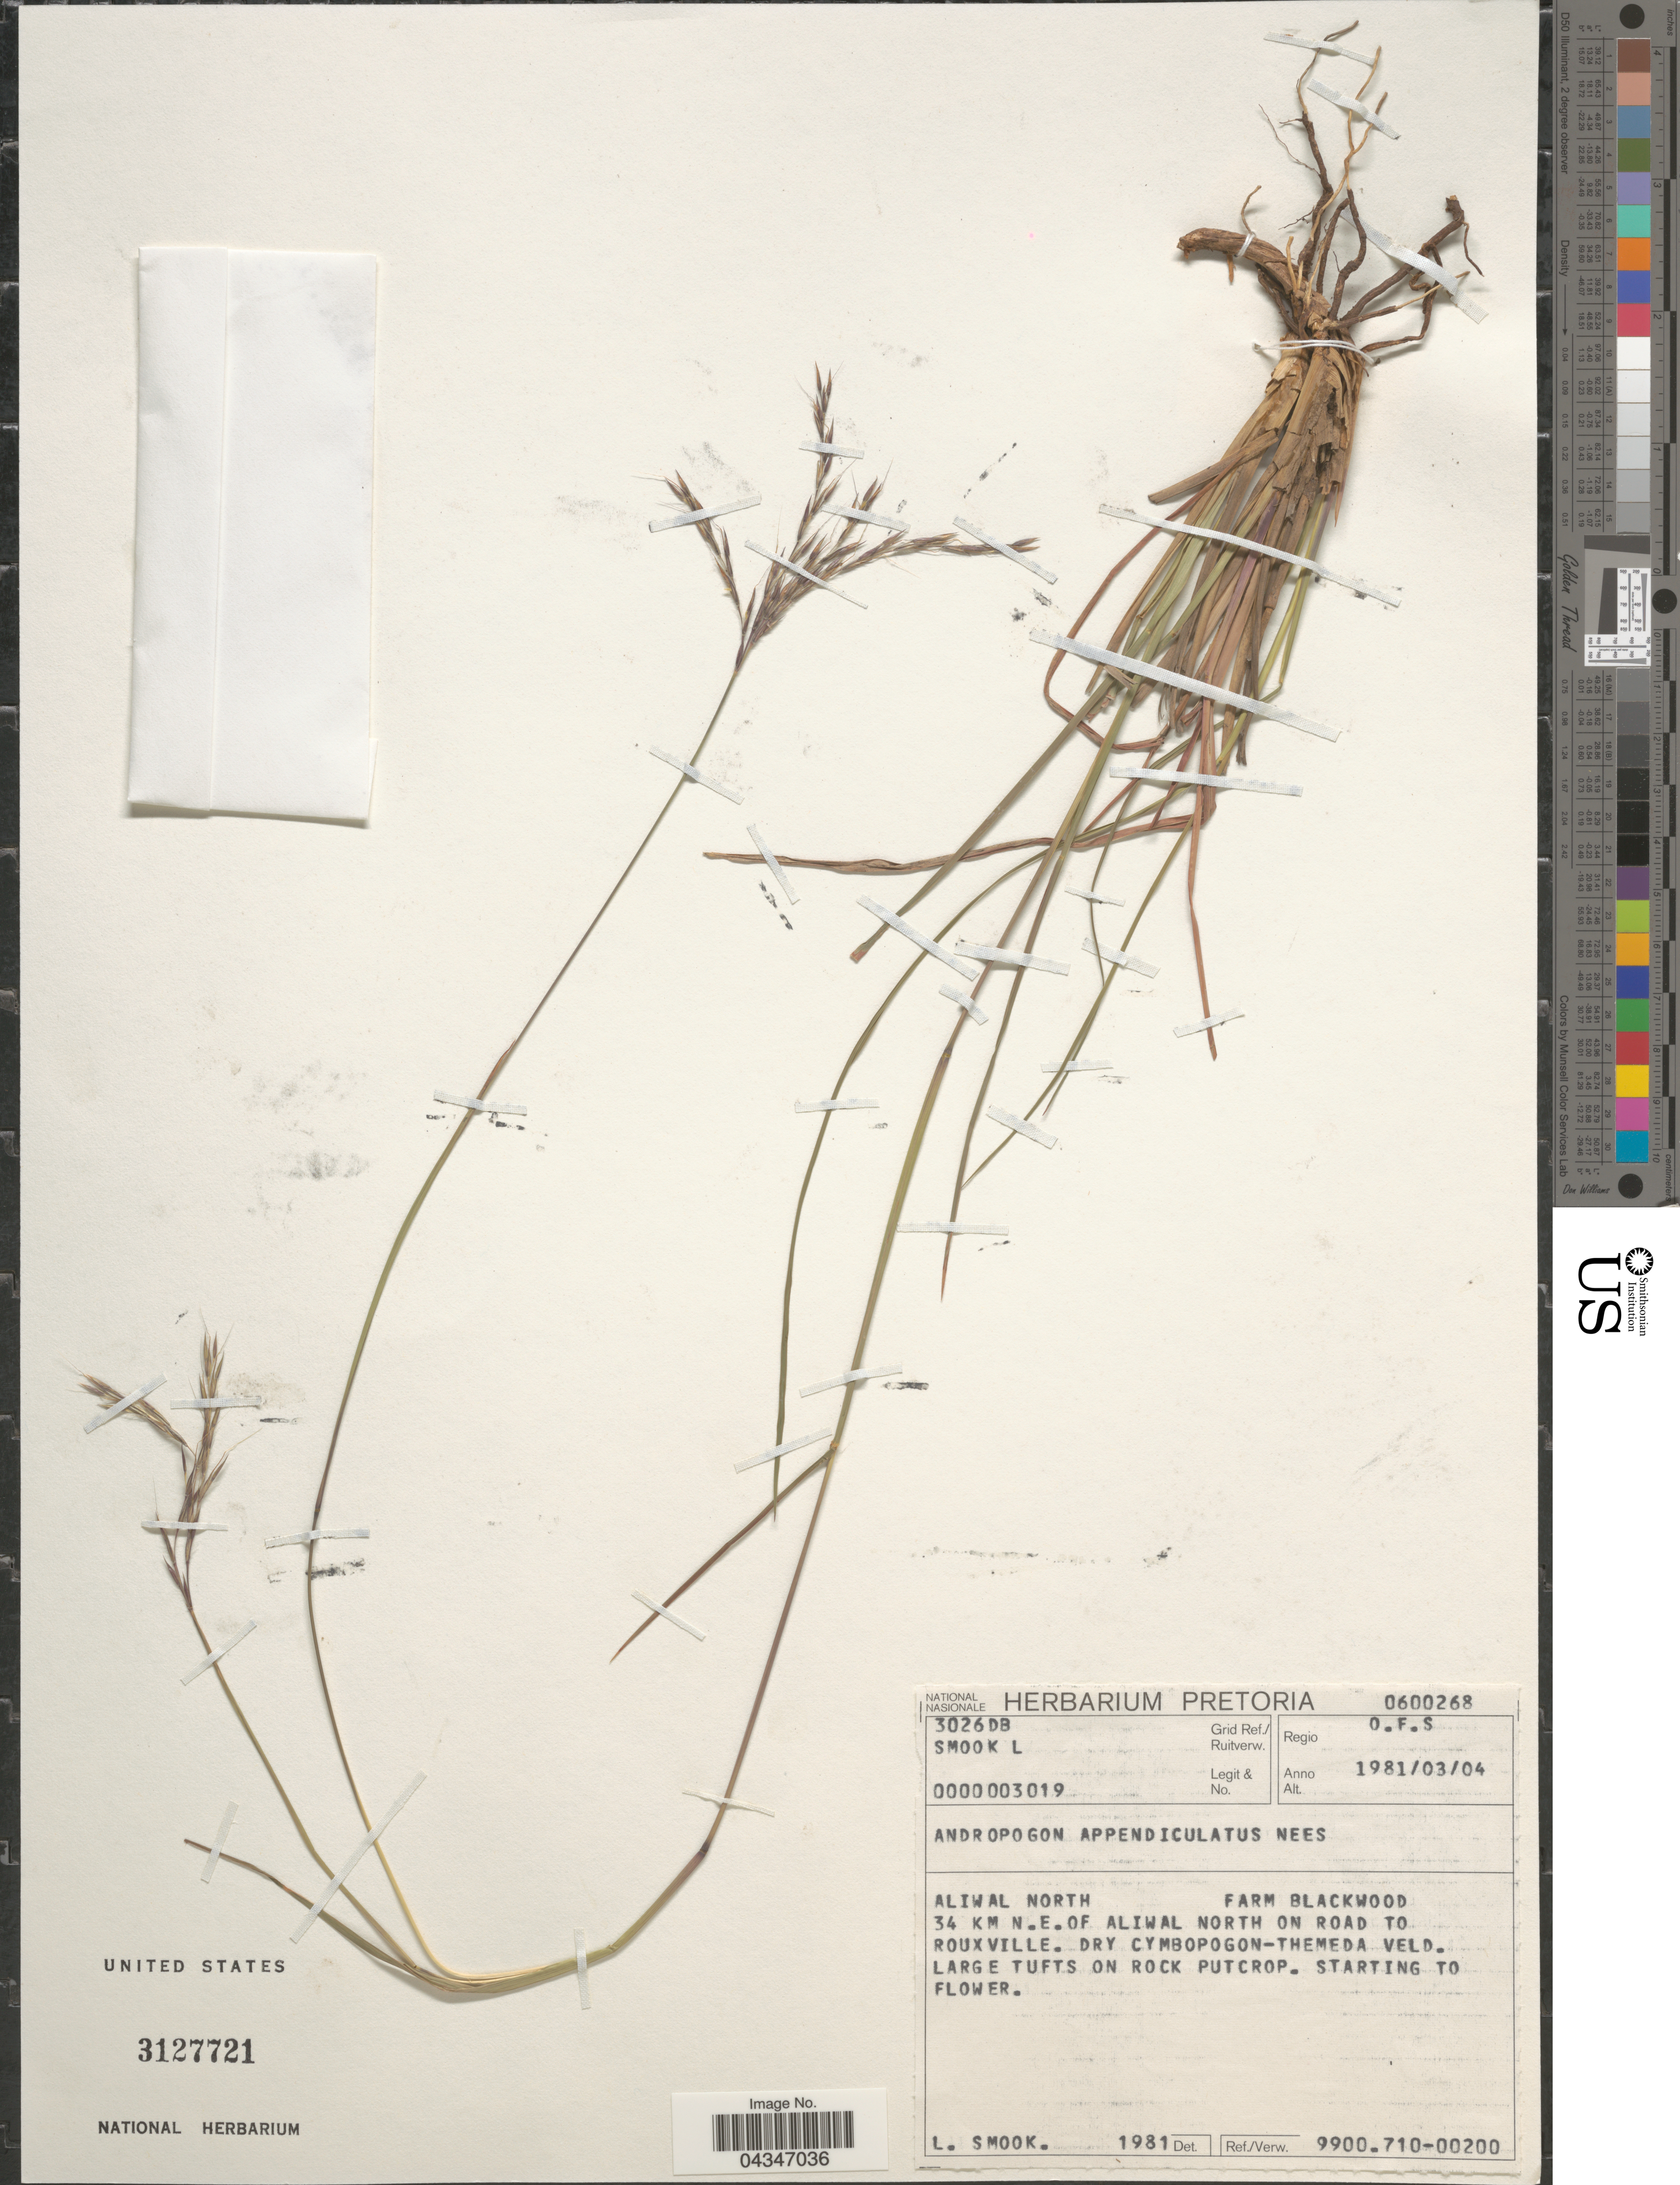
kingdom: Plantae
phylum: Tracheophyta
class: Liliopsida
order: Poales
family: Poaceae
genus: Andropogon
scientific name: Andropogon appendiculatus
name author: Nees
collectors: L. Smook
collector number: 0000003019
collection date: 1981-03-04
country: South Africa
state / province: Free State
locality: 3026DB Grid Ref./Ruitverw. Regio O.F.S. Aliwal North. Farm Blackwood. 34 km N.E. of Aliwal North on road to Rouxville.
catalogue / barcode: US 3127721